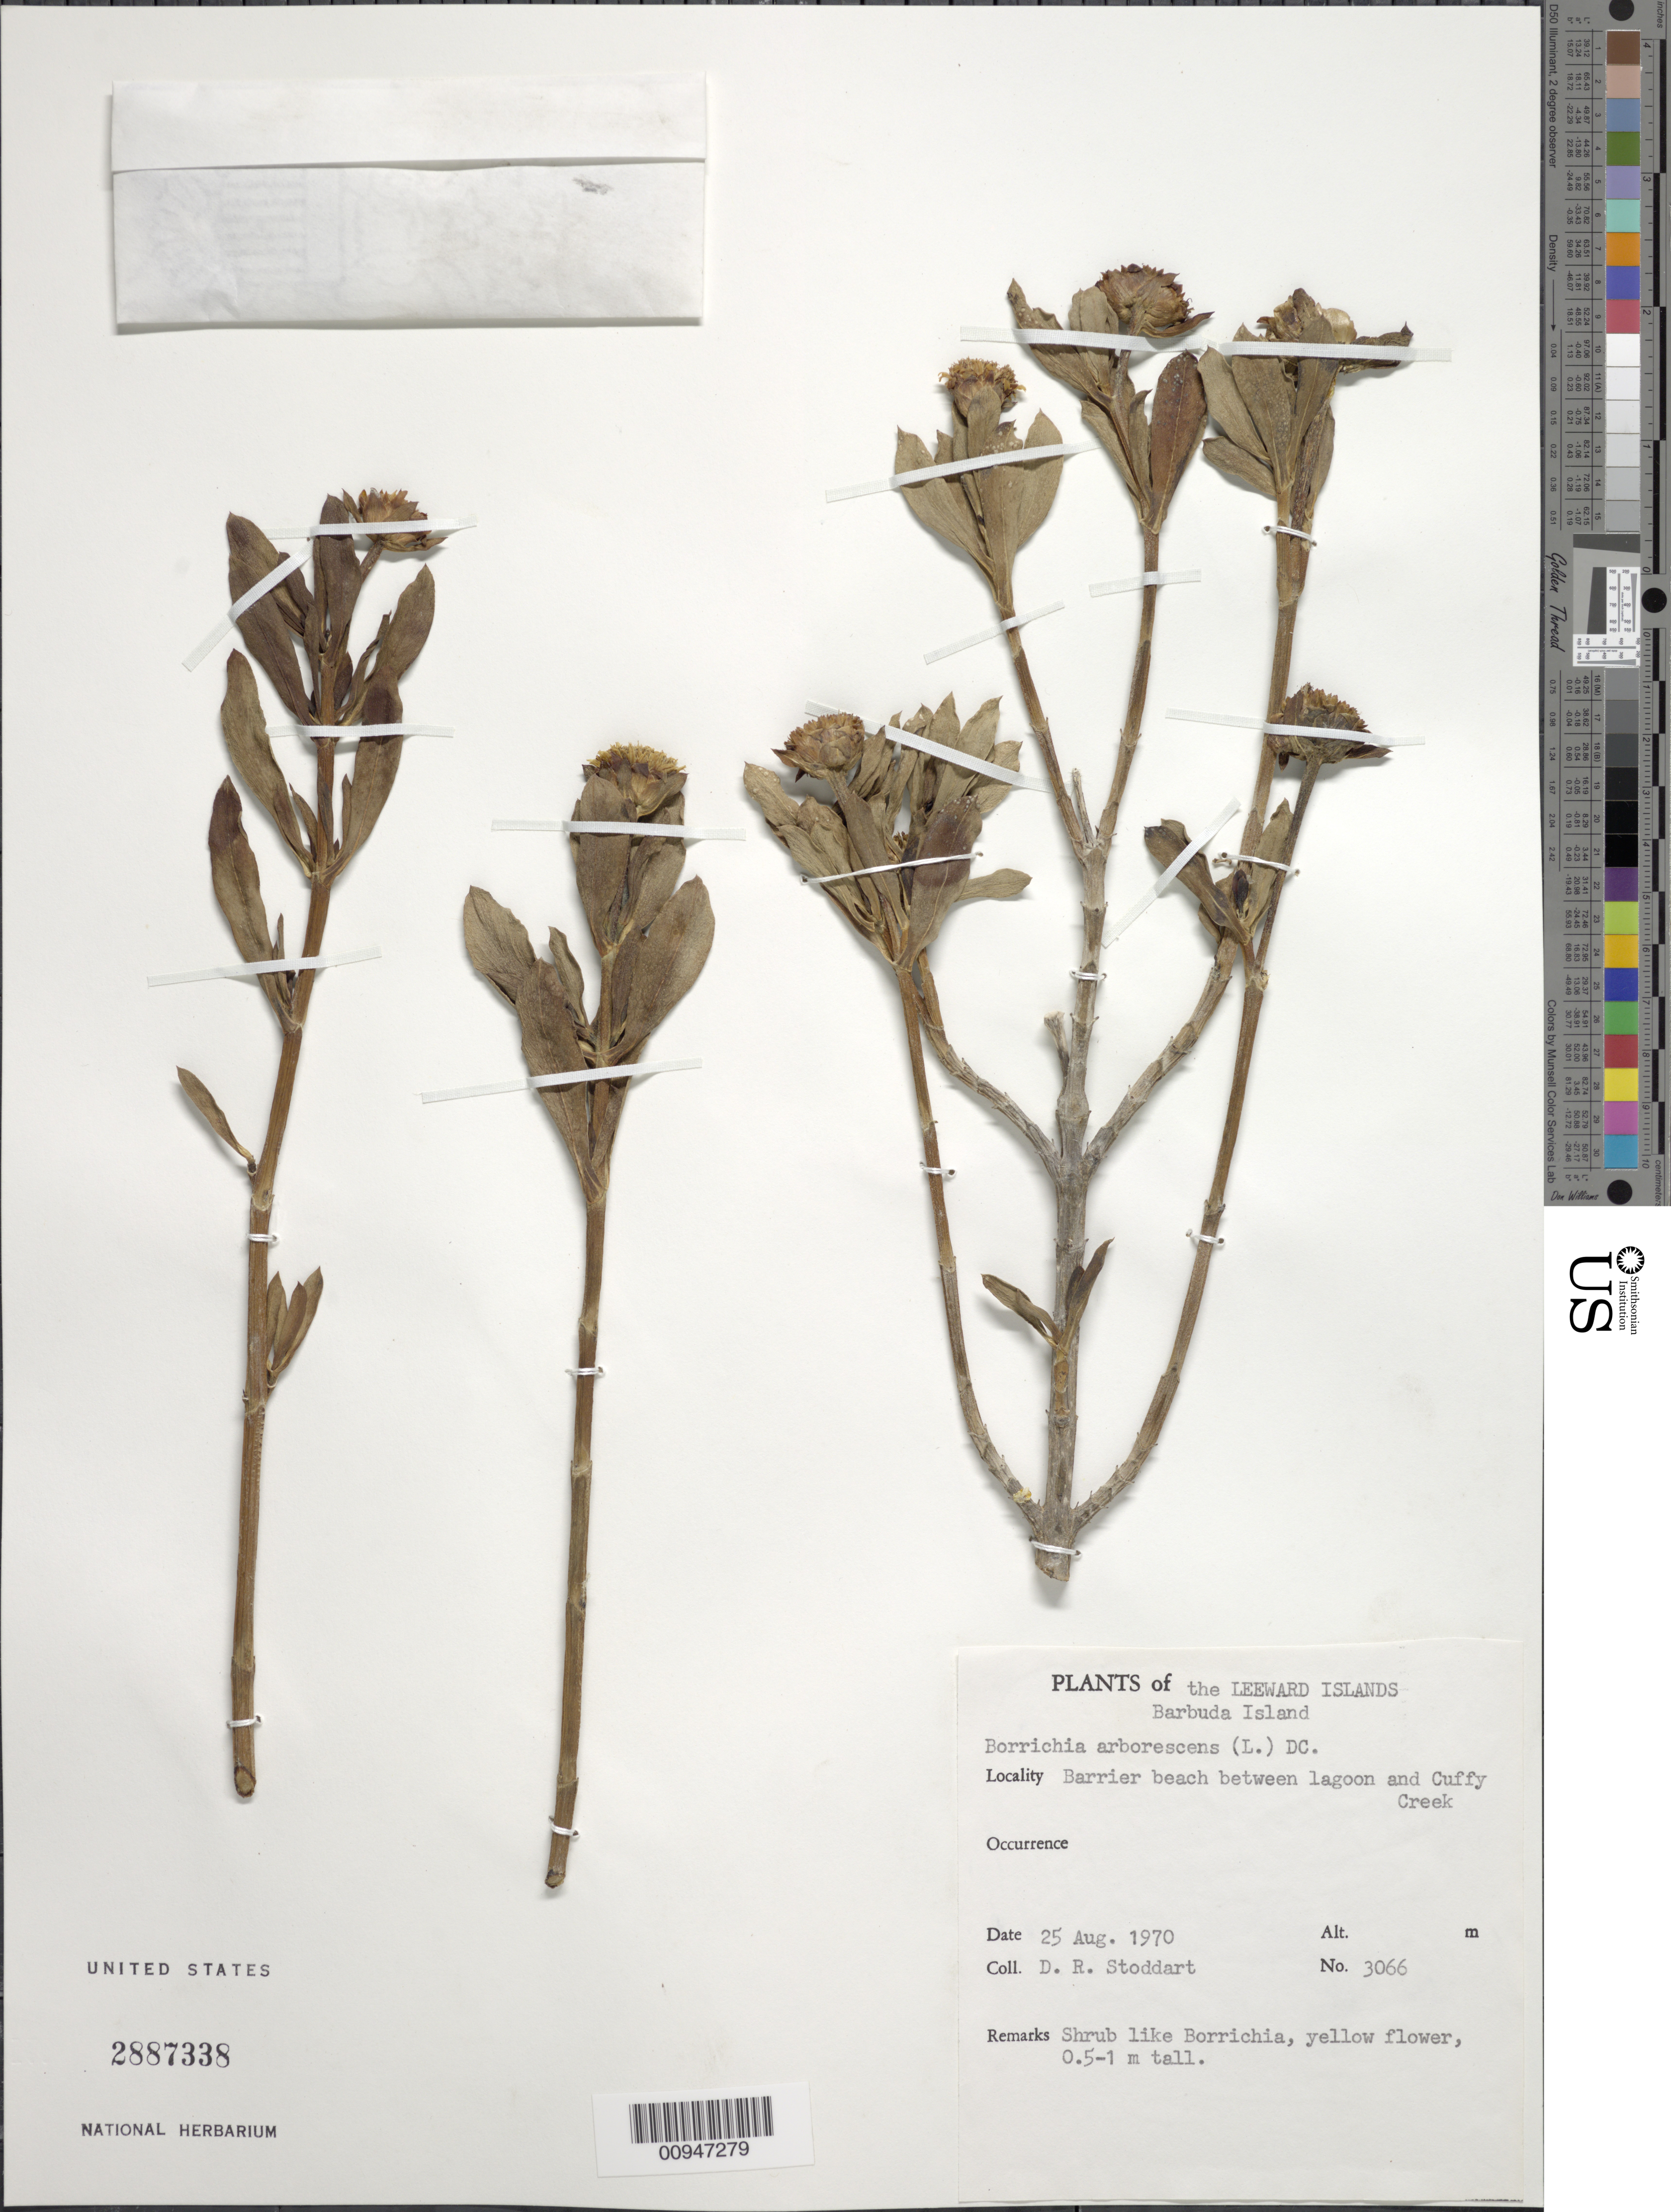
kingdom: Plantae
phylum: Tracheophyta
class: Magnoliopsida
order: Asterales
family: Asteraceae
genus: Borrichia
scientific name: Borrichia arborescens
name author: (L.) DC.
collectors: D. R. Stoddart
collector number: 3066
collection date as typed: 25 Aug 1970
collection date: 1970-08-25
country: Antigua and Barbuda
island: Leeward Is.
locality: Barrier beach between lagoon and Cuffy Creek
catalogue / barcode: US 2887338